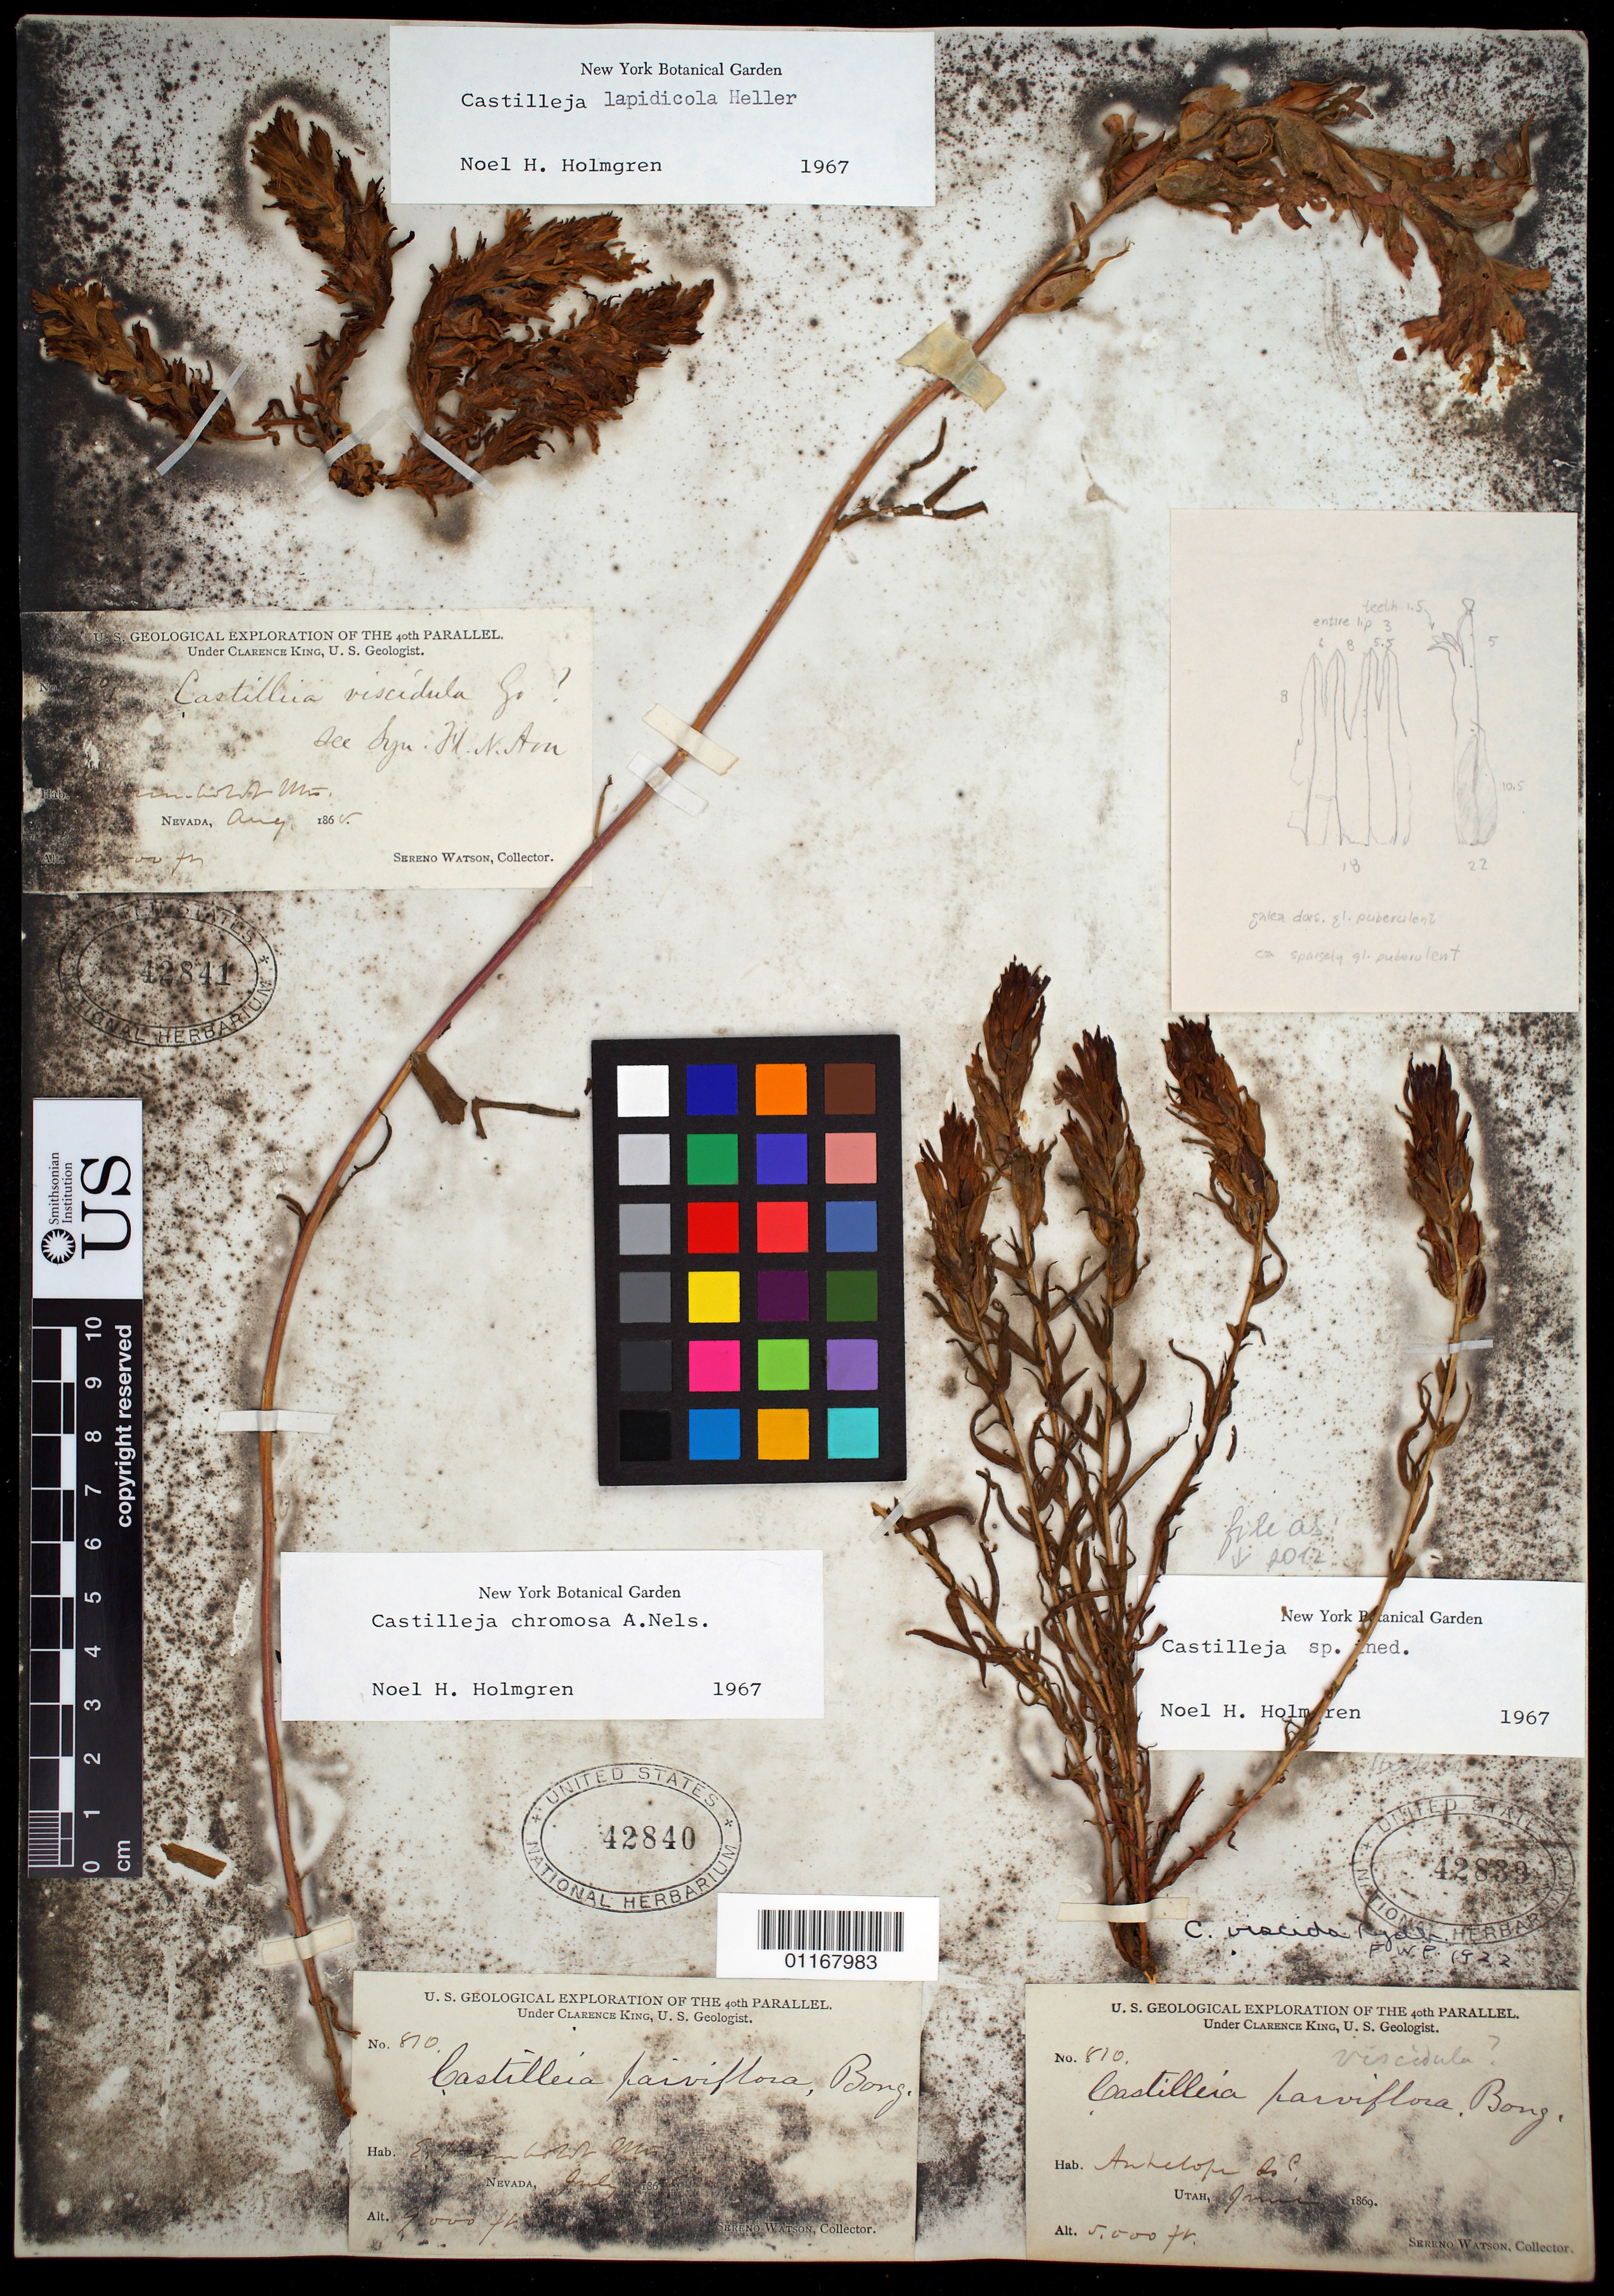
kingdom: Plantae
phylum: Tracheophyta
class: Magnoliopsida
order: Lamiales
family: Orobanchaceae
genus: Castilleja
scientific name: Castilleja sp.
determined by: Holmgren, N. H., (NY), New York Botanical Garden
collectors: S. Watson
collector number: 810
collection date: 1869-06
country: United States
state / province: Utah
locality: Antelope Island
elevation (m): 1524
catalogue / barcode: US 42839